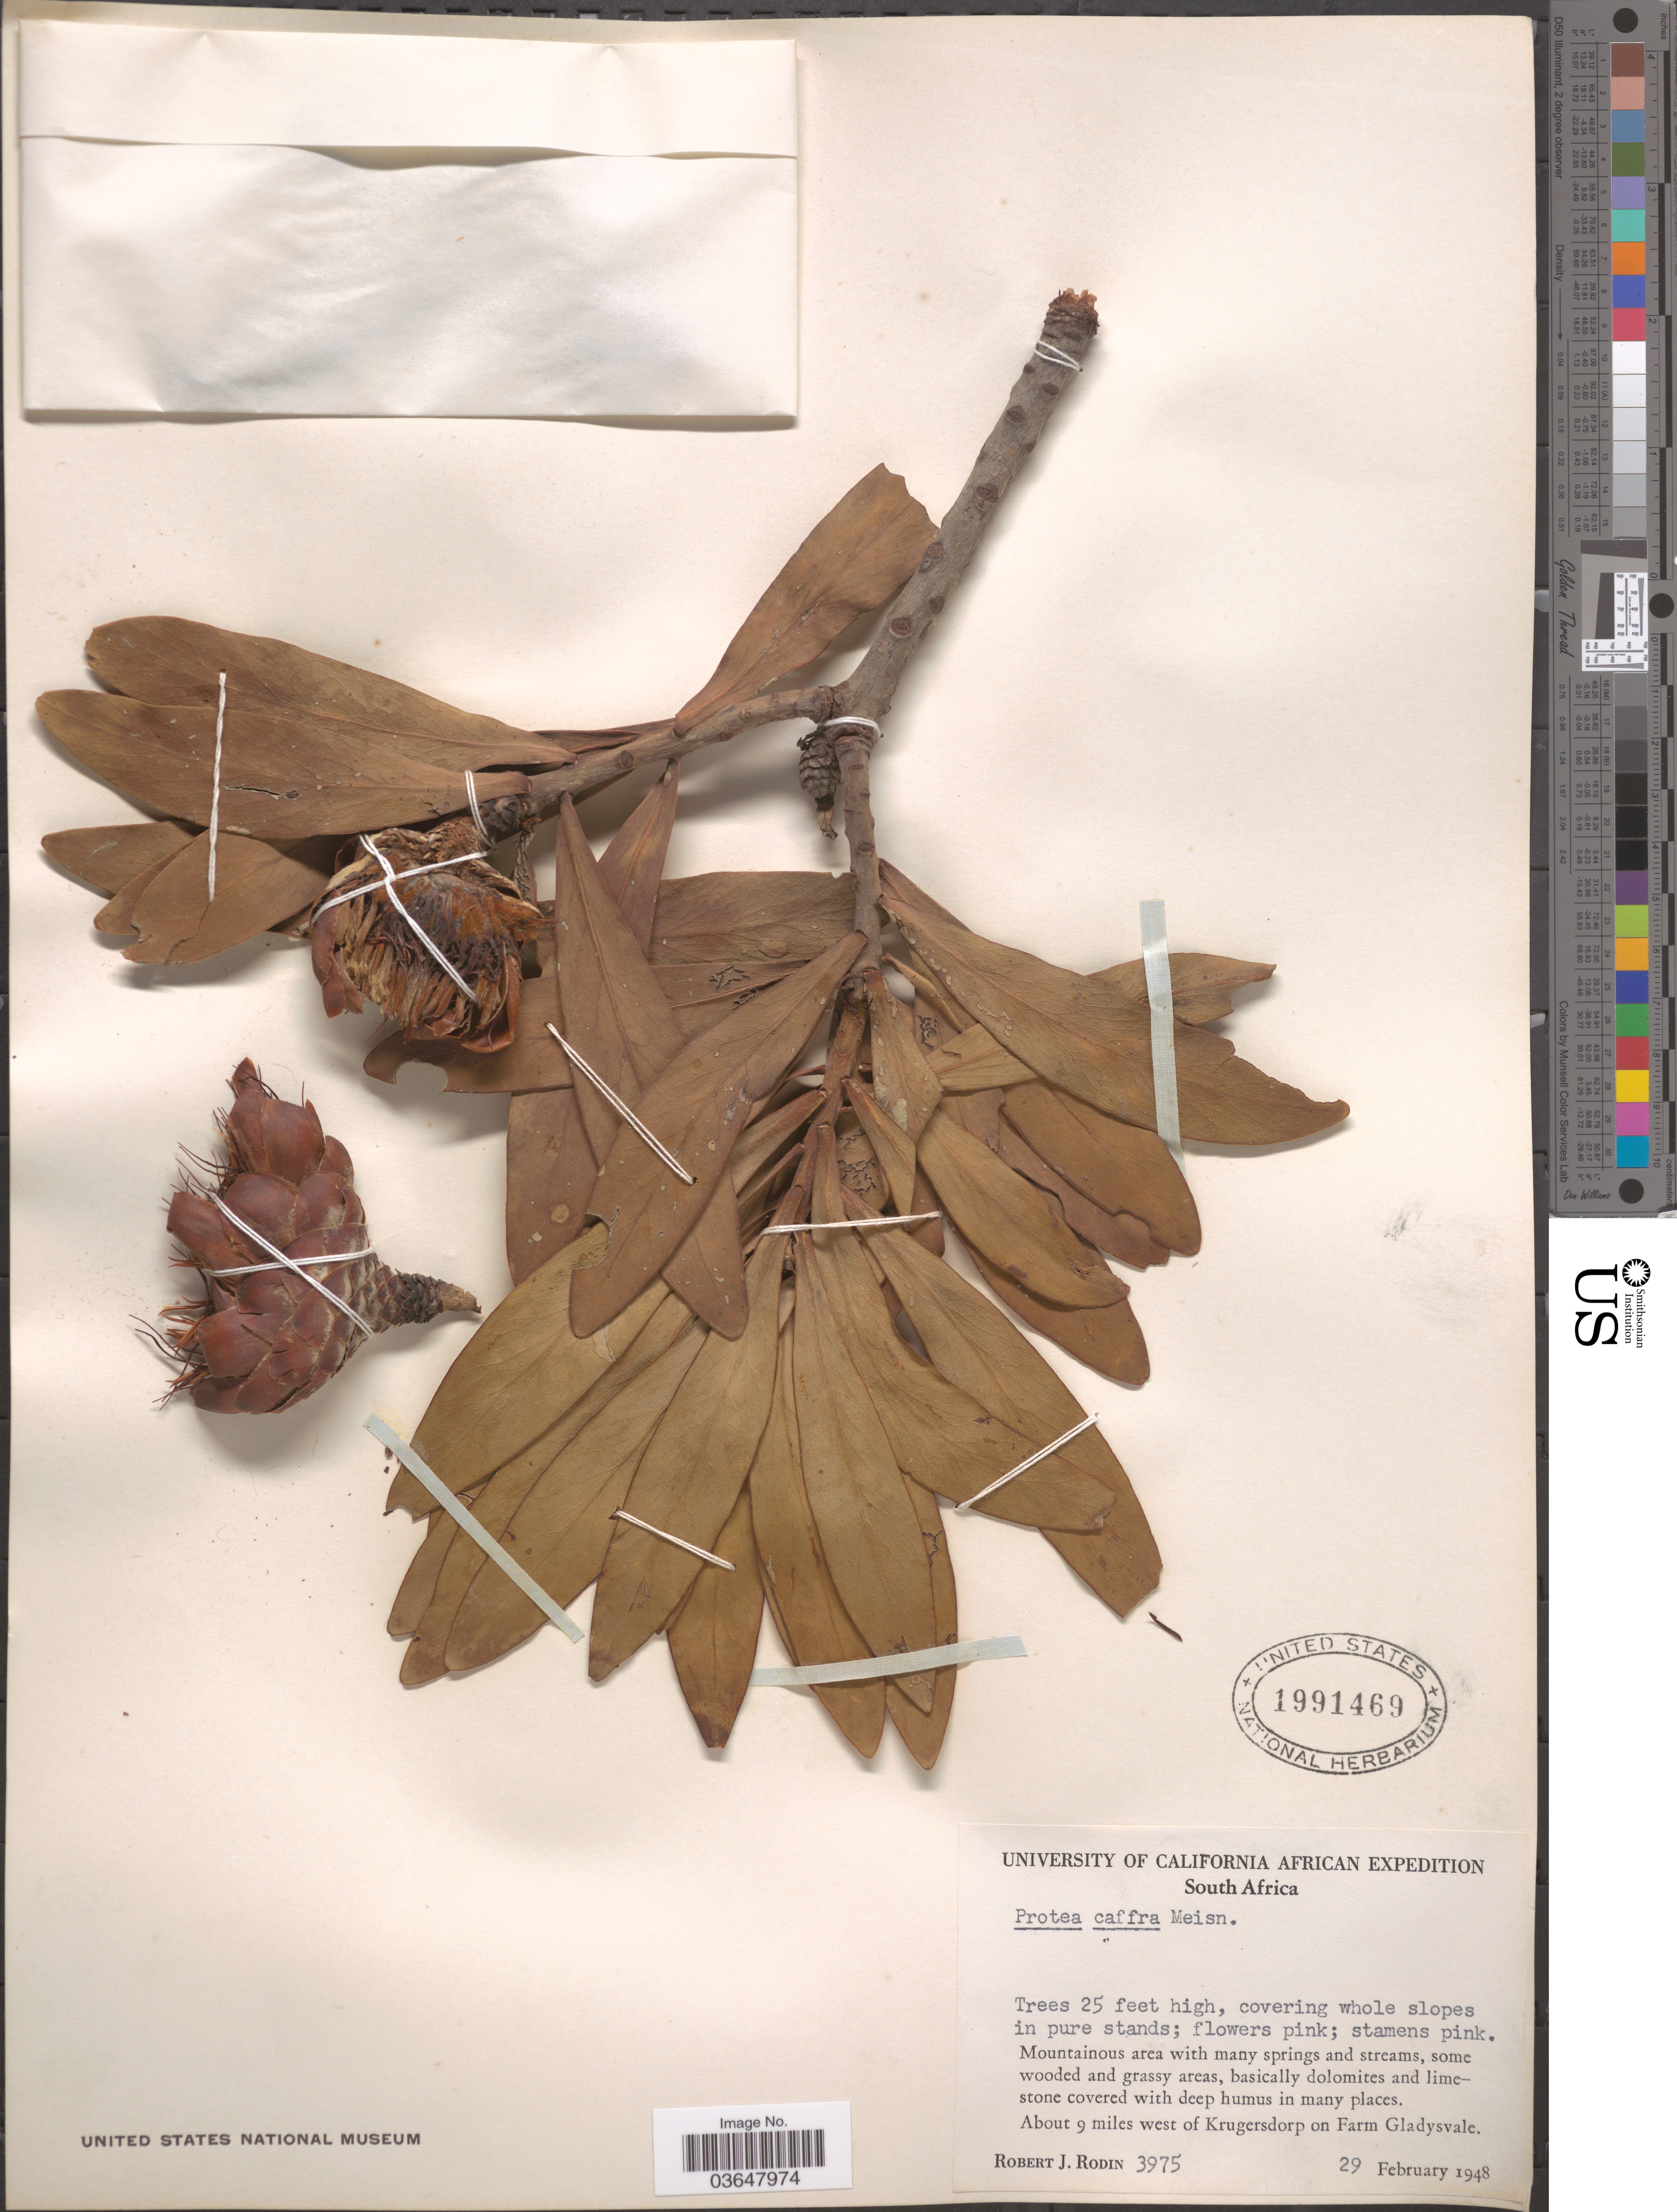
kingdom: Plantae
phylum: Tracheophyta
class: Magnoliopsida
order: Proteales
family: Proteaceae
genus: Protea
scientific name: Protea caffra subsp. caffra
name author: Meisn.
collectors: R. J. Rodin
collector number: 3975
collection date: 1948-02-29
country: South Africa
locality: About 9 miles west of Krugersdorp on Farm Gladysvale.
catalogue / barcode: US 1991469